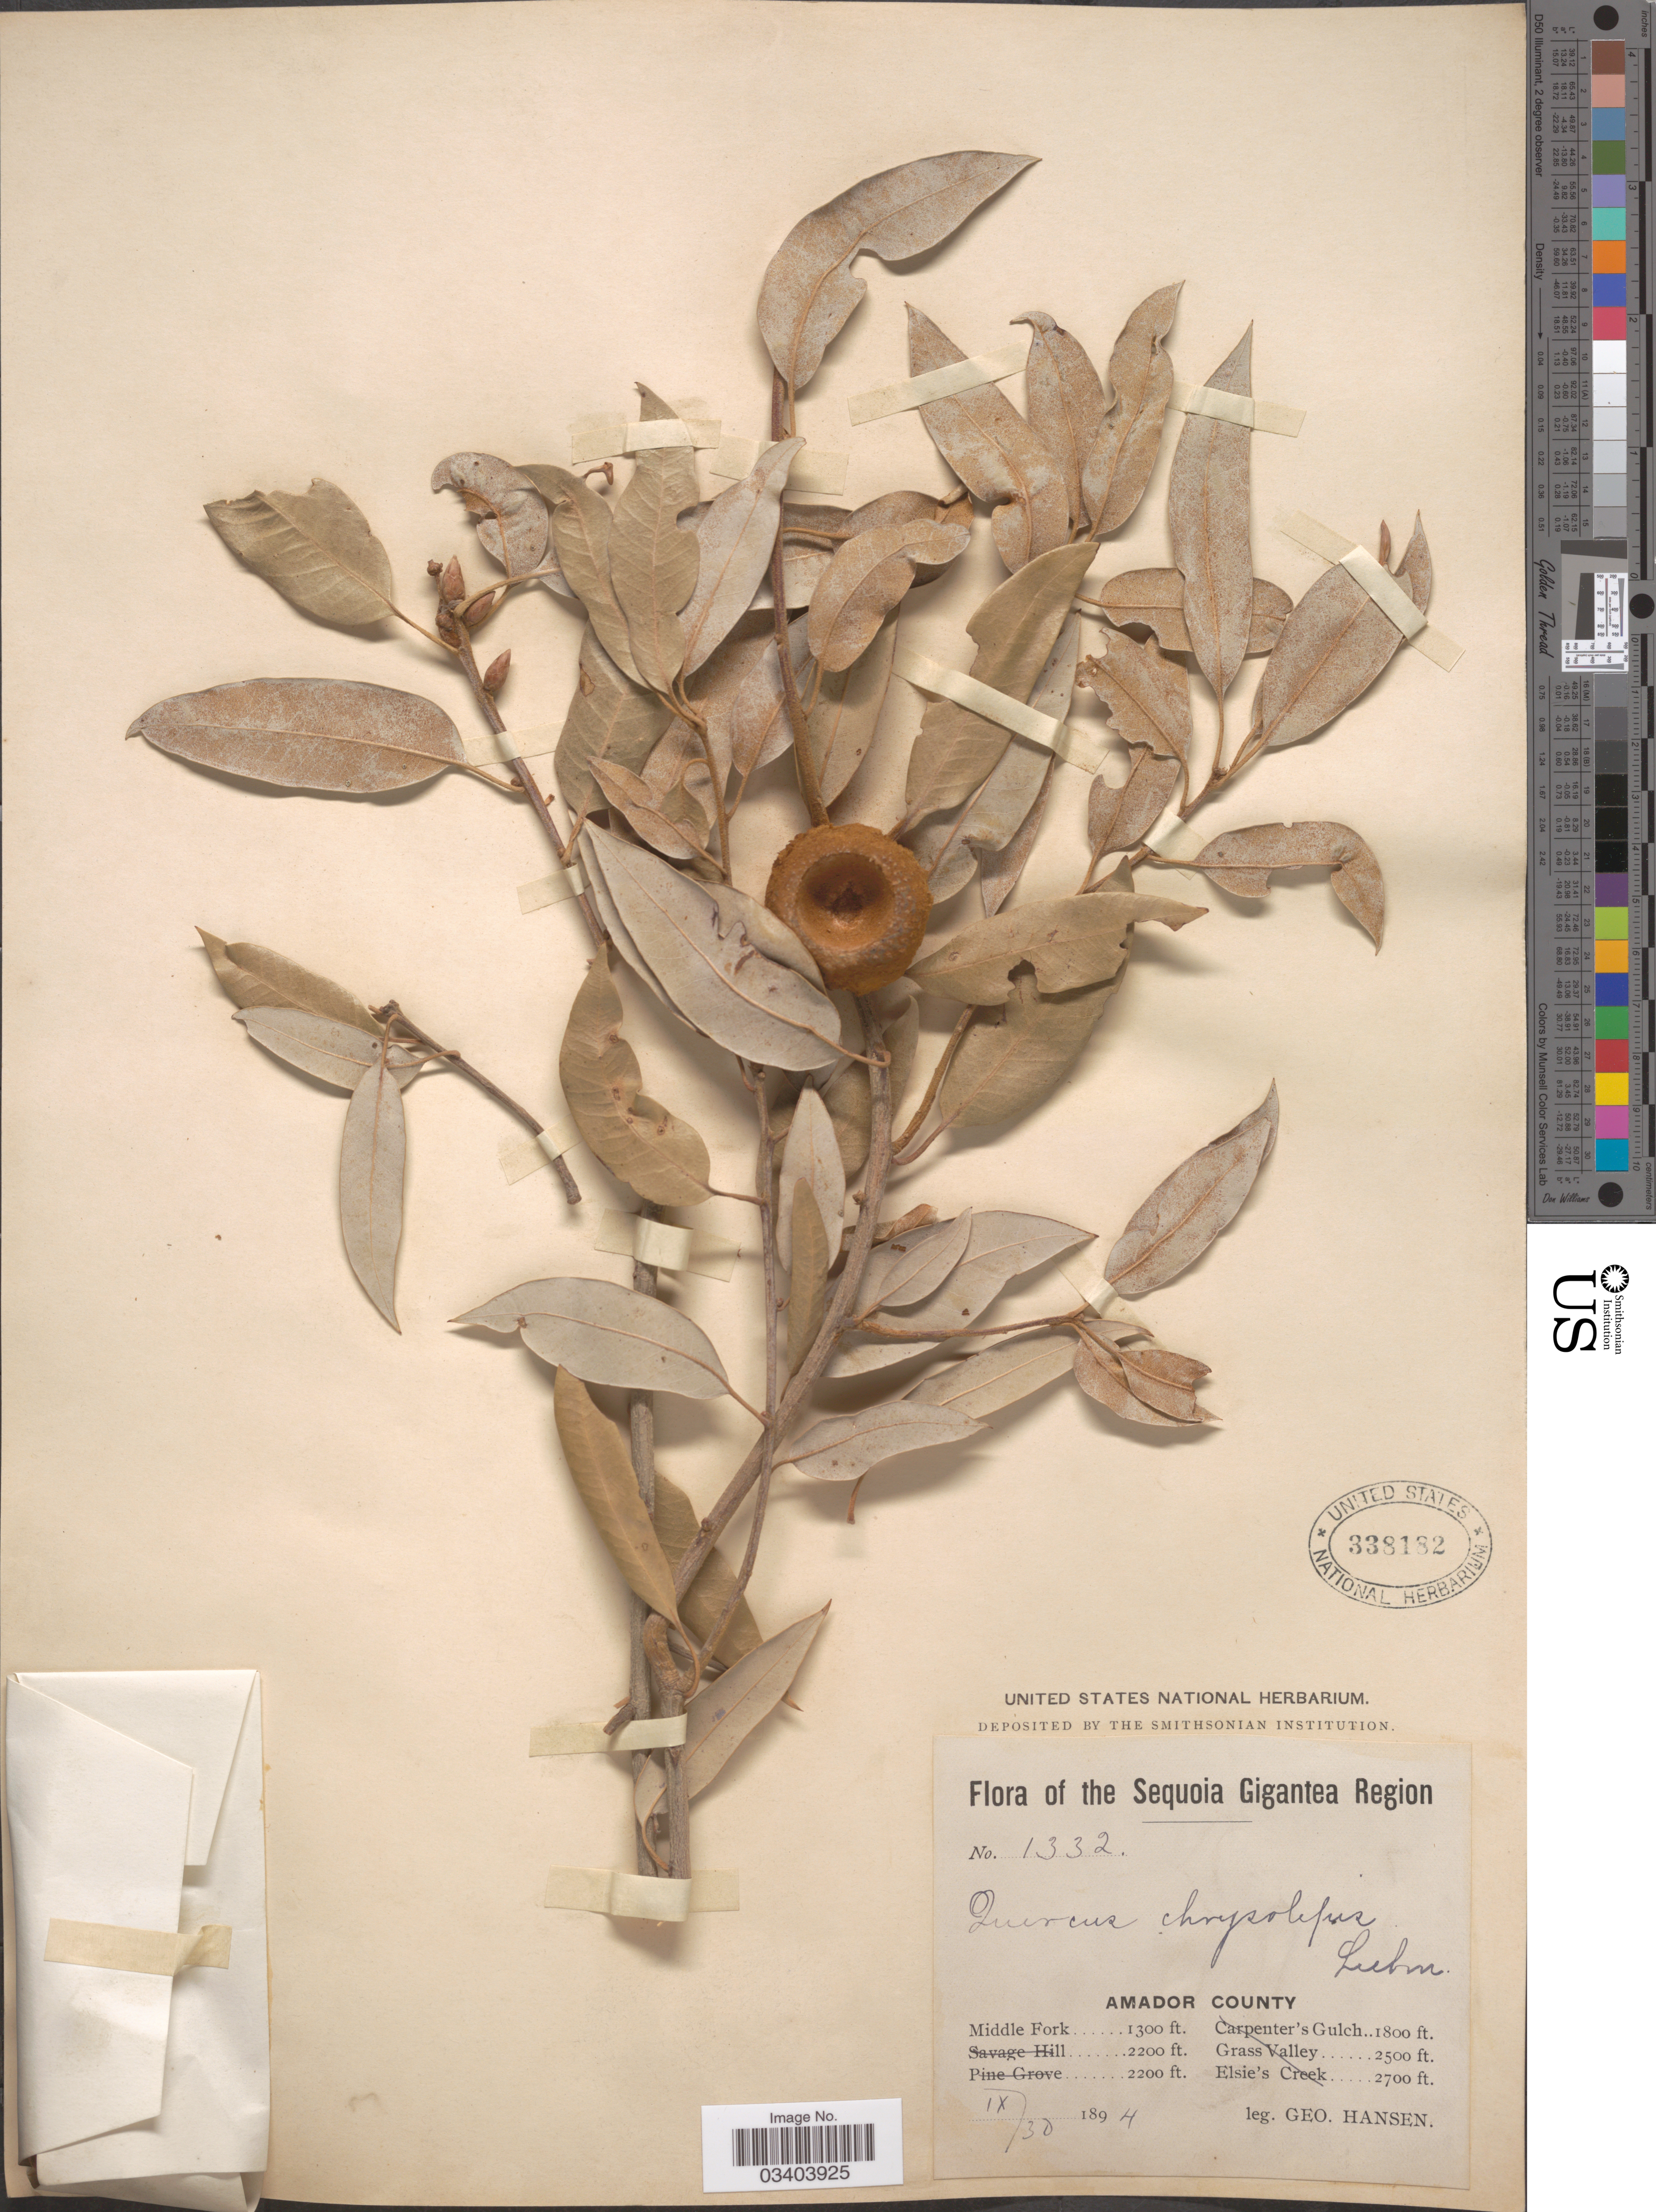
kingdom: Plantae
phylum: Tracheophyta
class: Magnoliopsida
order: Fagales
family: Fagaceae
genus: Quercus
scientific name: Quercus chrysolepis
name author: Liebm.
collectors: G. Hansen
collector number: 1332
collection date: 1894-09-30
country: United States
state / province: California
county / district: Amador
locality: The Sequoia Gigantea Region. Amador County. Middle Fork.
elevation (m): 396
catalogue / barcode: US 338182